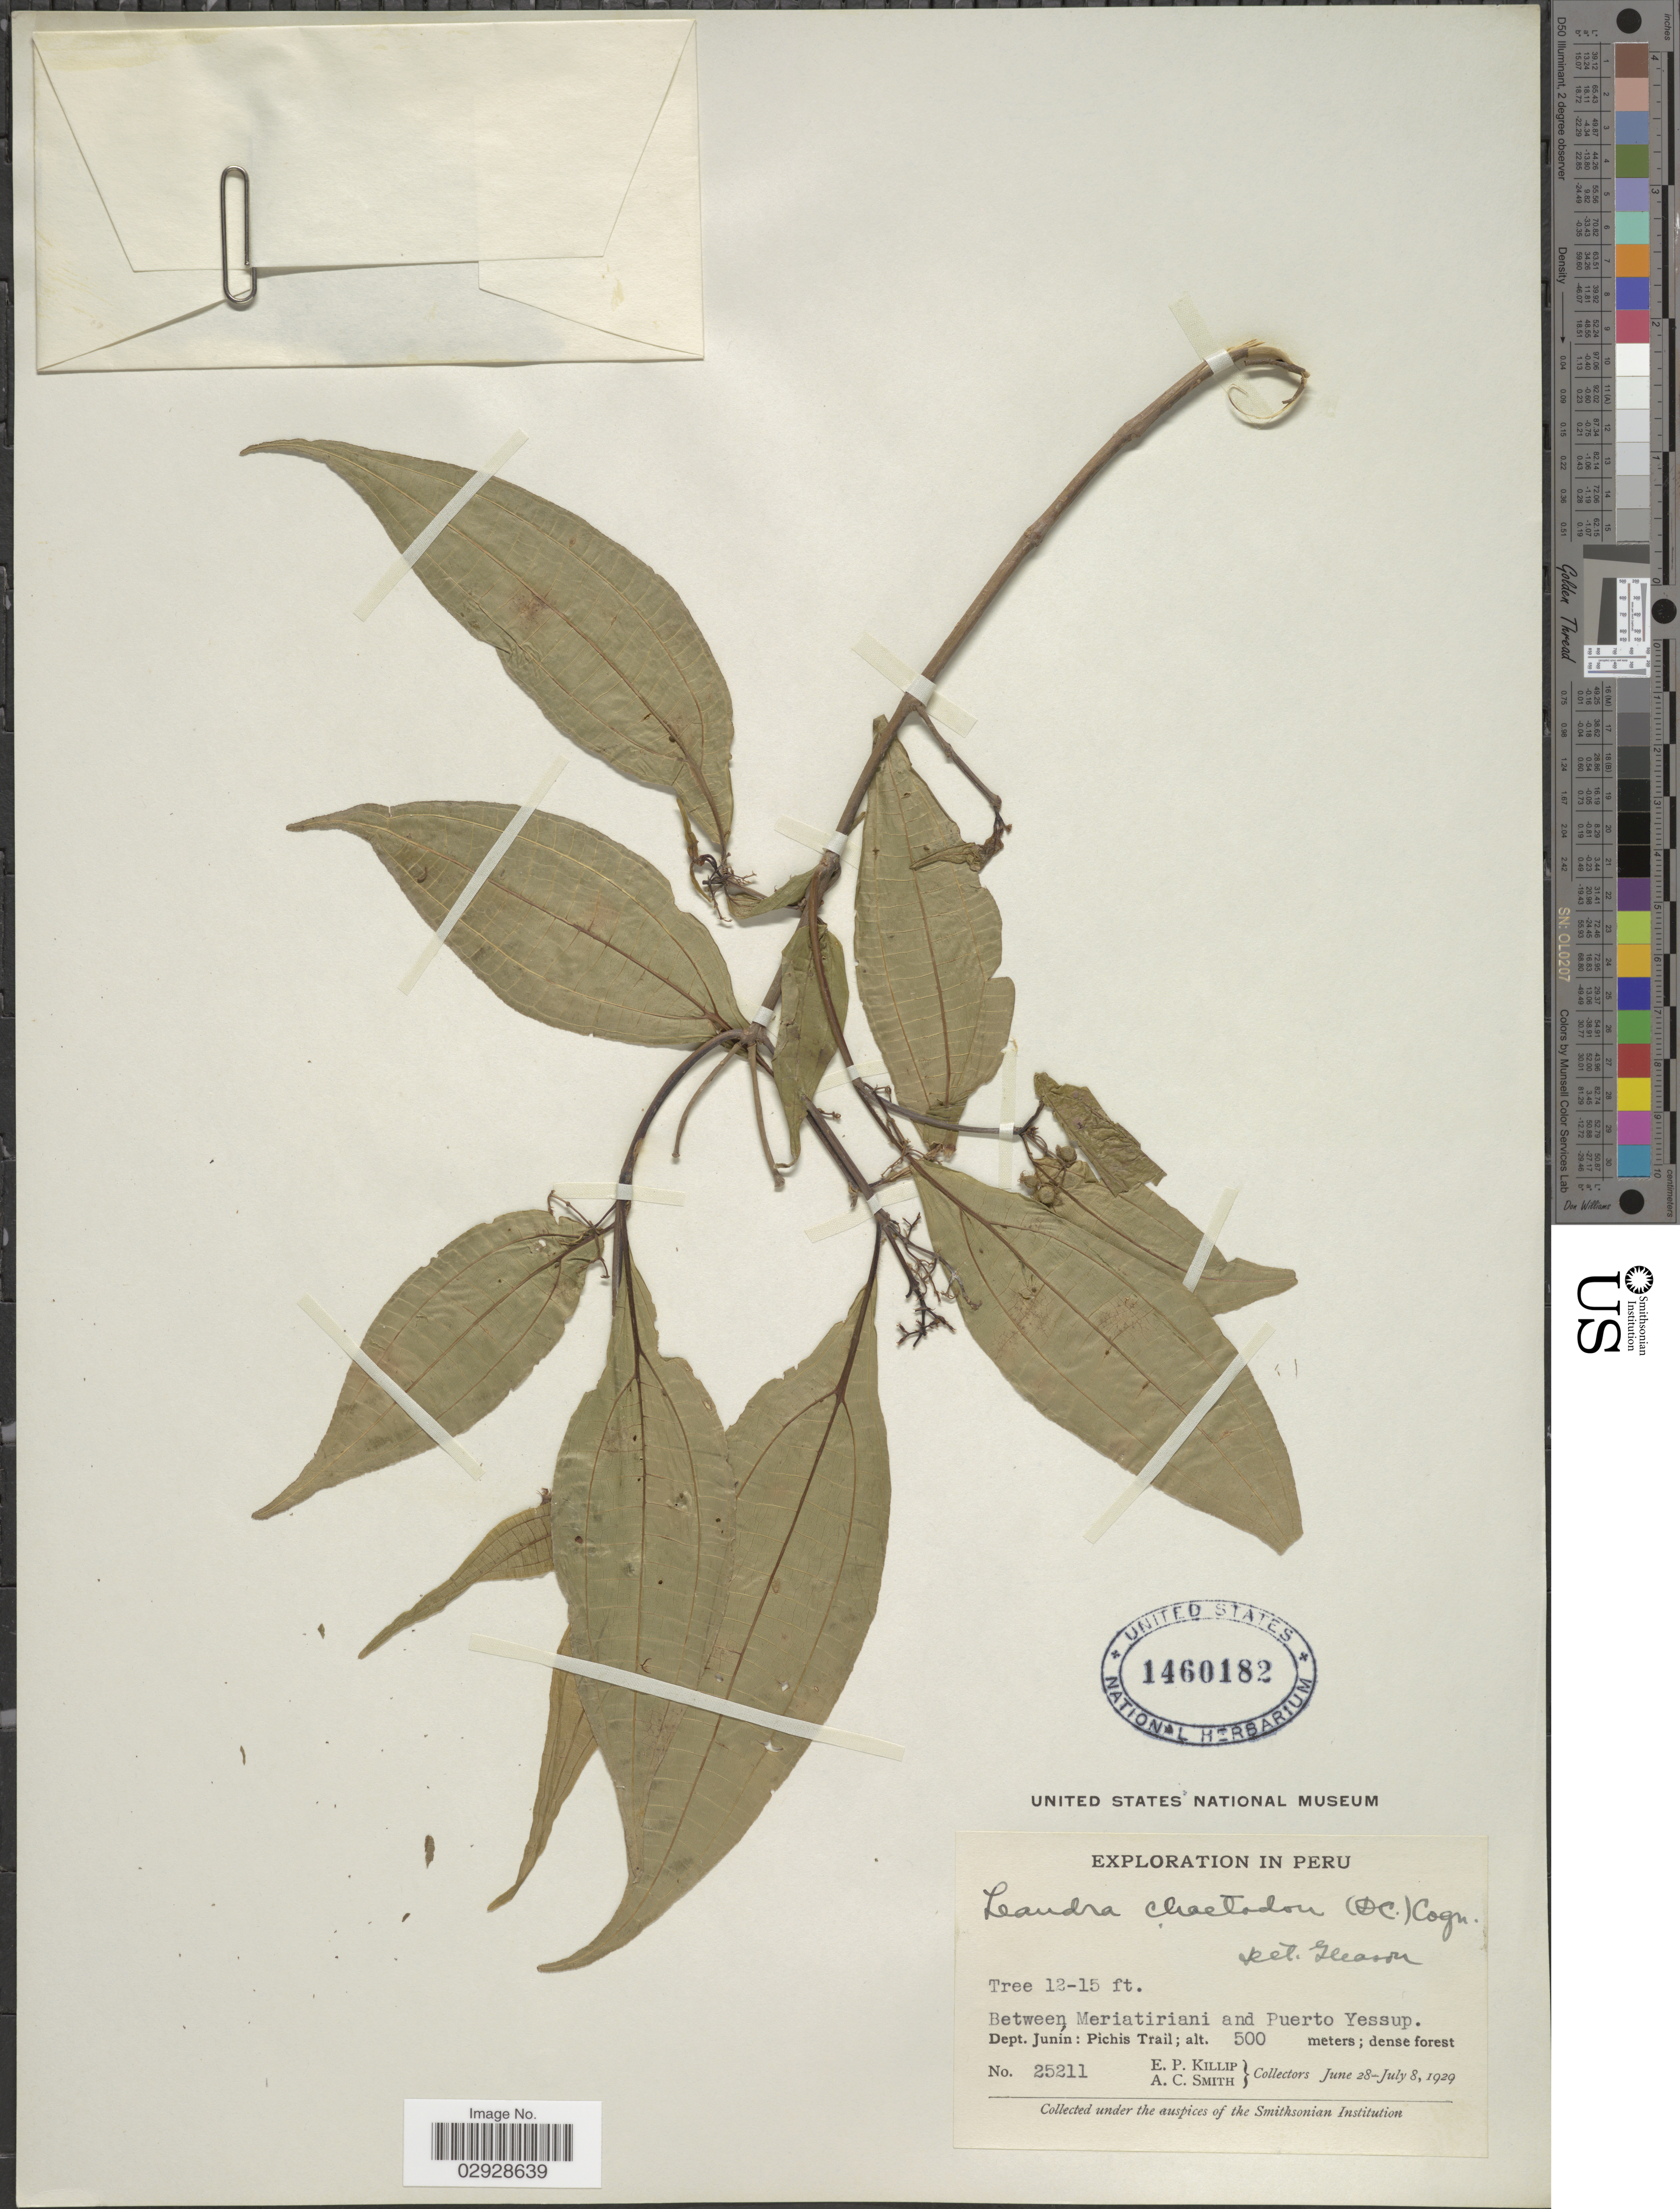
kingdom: Plantae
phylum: Tracheophyta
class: Magnoliopsida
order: Myrtales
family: Melastomataceae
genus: Leandra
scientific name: Leandra chaetodon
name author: (DC.) Cogn.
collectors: E. P. Killip & A. C. Smith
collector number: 25211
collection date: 1929-06-28/1929-07-08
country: Peru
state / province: Junín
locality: Between meriatiriani and Puerto Yessup. Dept. Junín: Pichis Trail.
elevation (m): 500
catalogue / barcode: US 1460182